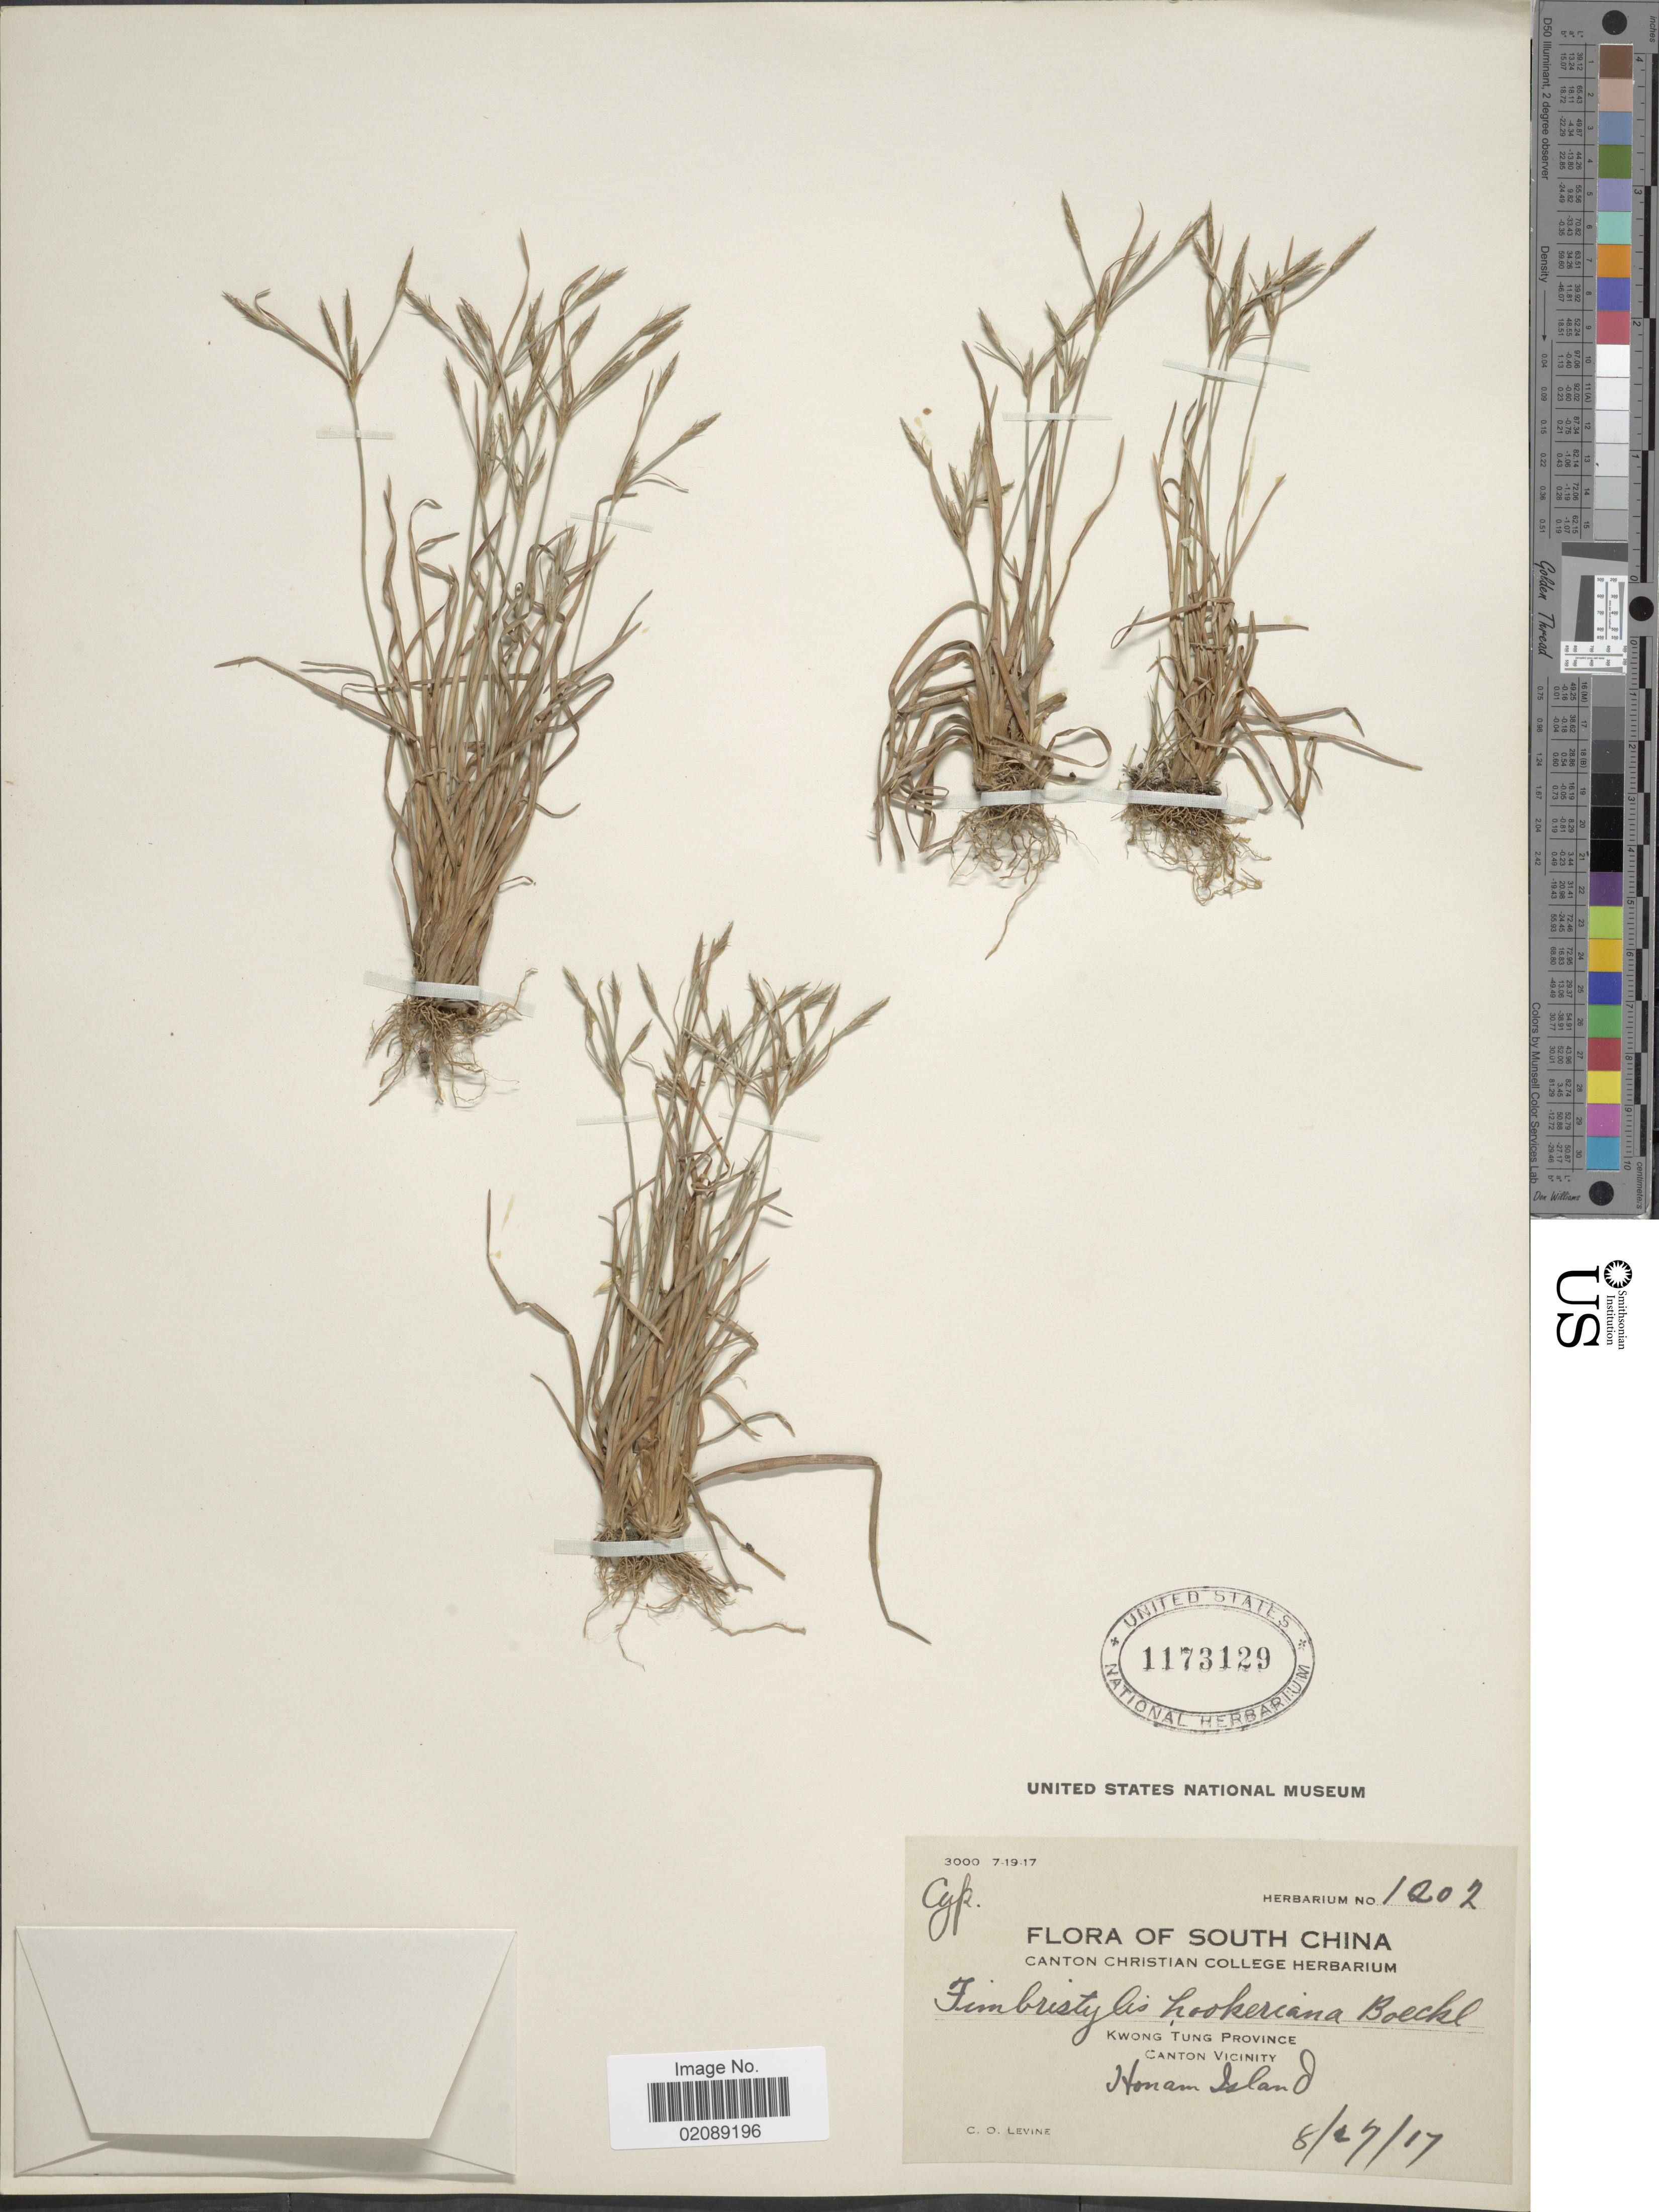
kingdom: Plantae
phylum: Tracheophyta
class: Liliopsida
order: Poales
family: Cyperaceae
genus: Fimbristylis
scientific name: Fimbristylis hookeriana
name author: Boeckeler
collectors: C. O. Levine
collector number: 1202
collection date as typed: Transcribed d/m/y: 27/8/17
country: China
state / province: Guangdong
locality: South China. Kwong Tung Province. Canton Vicinity. Honan Island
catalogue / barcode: US 1173129